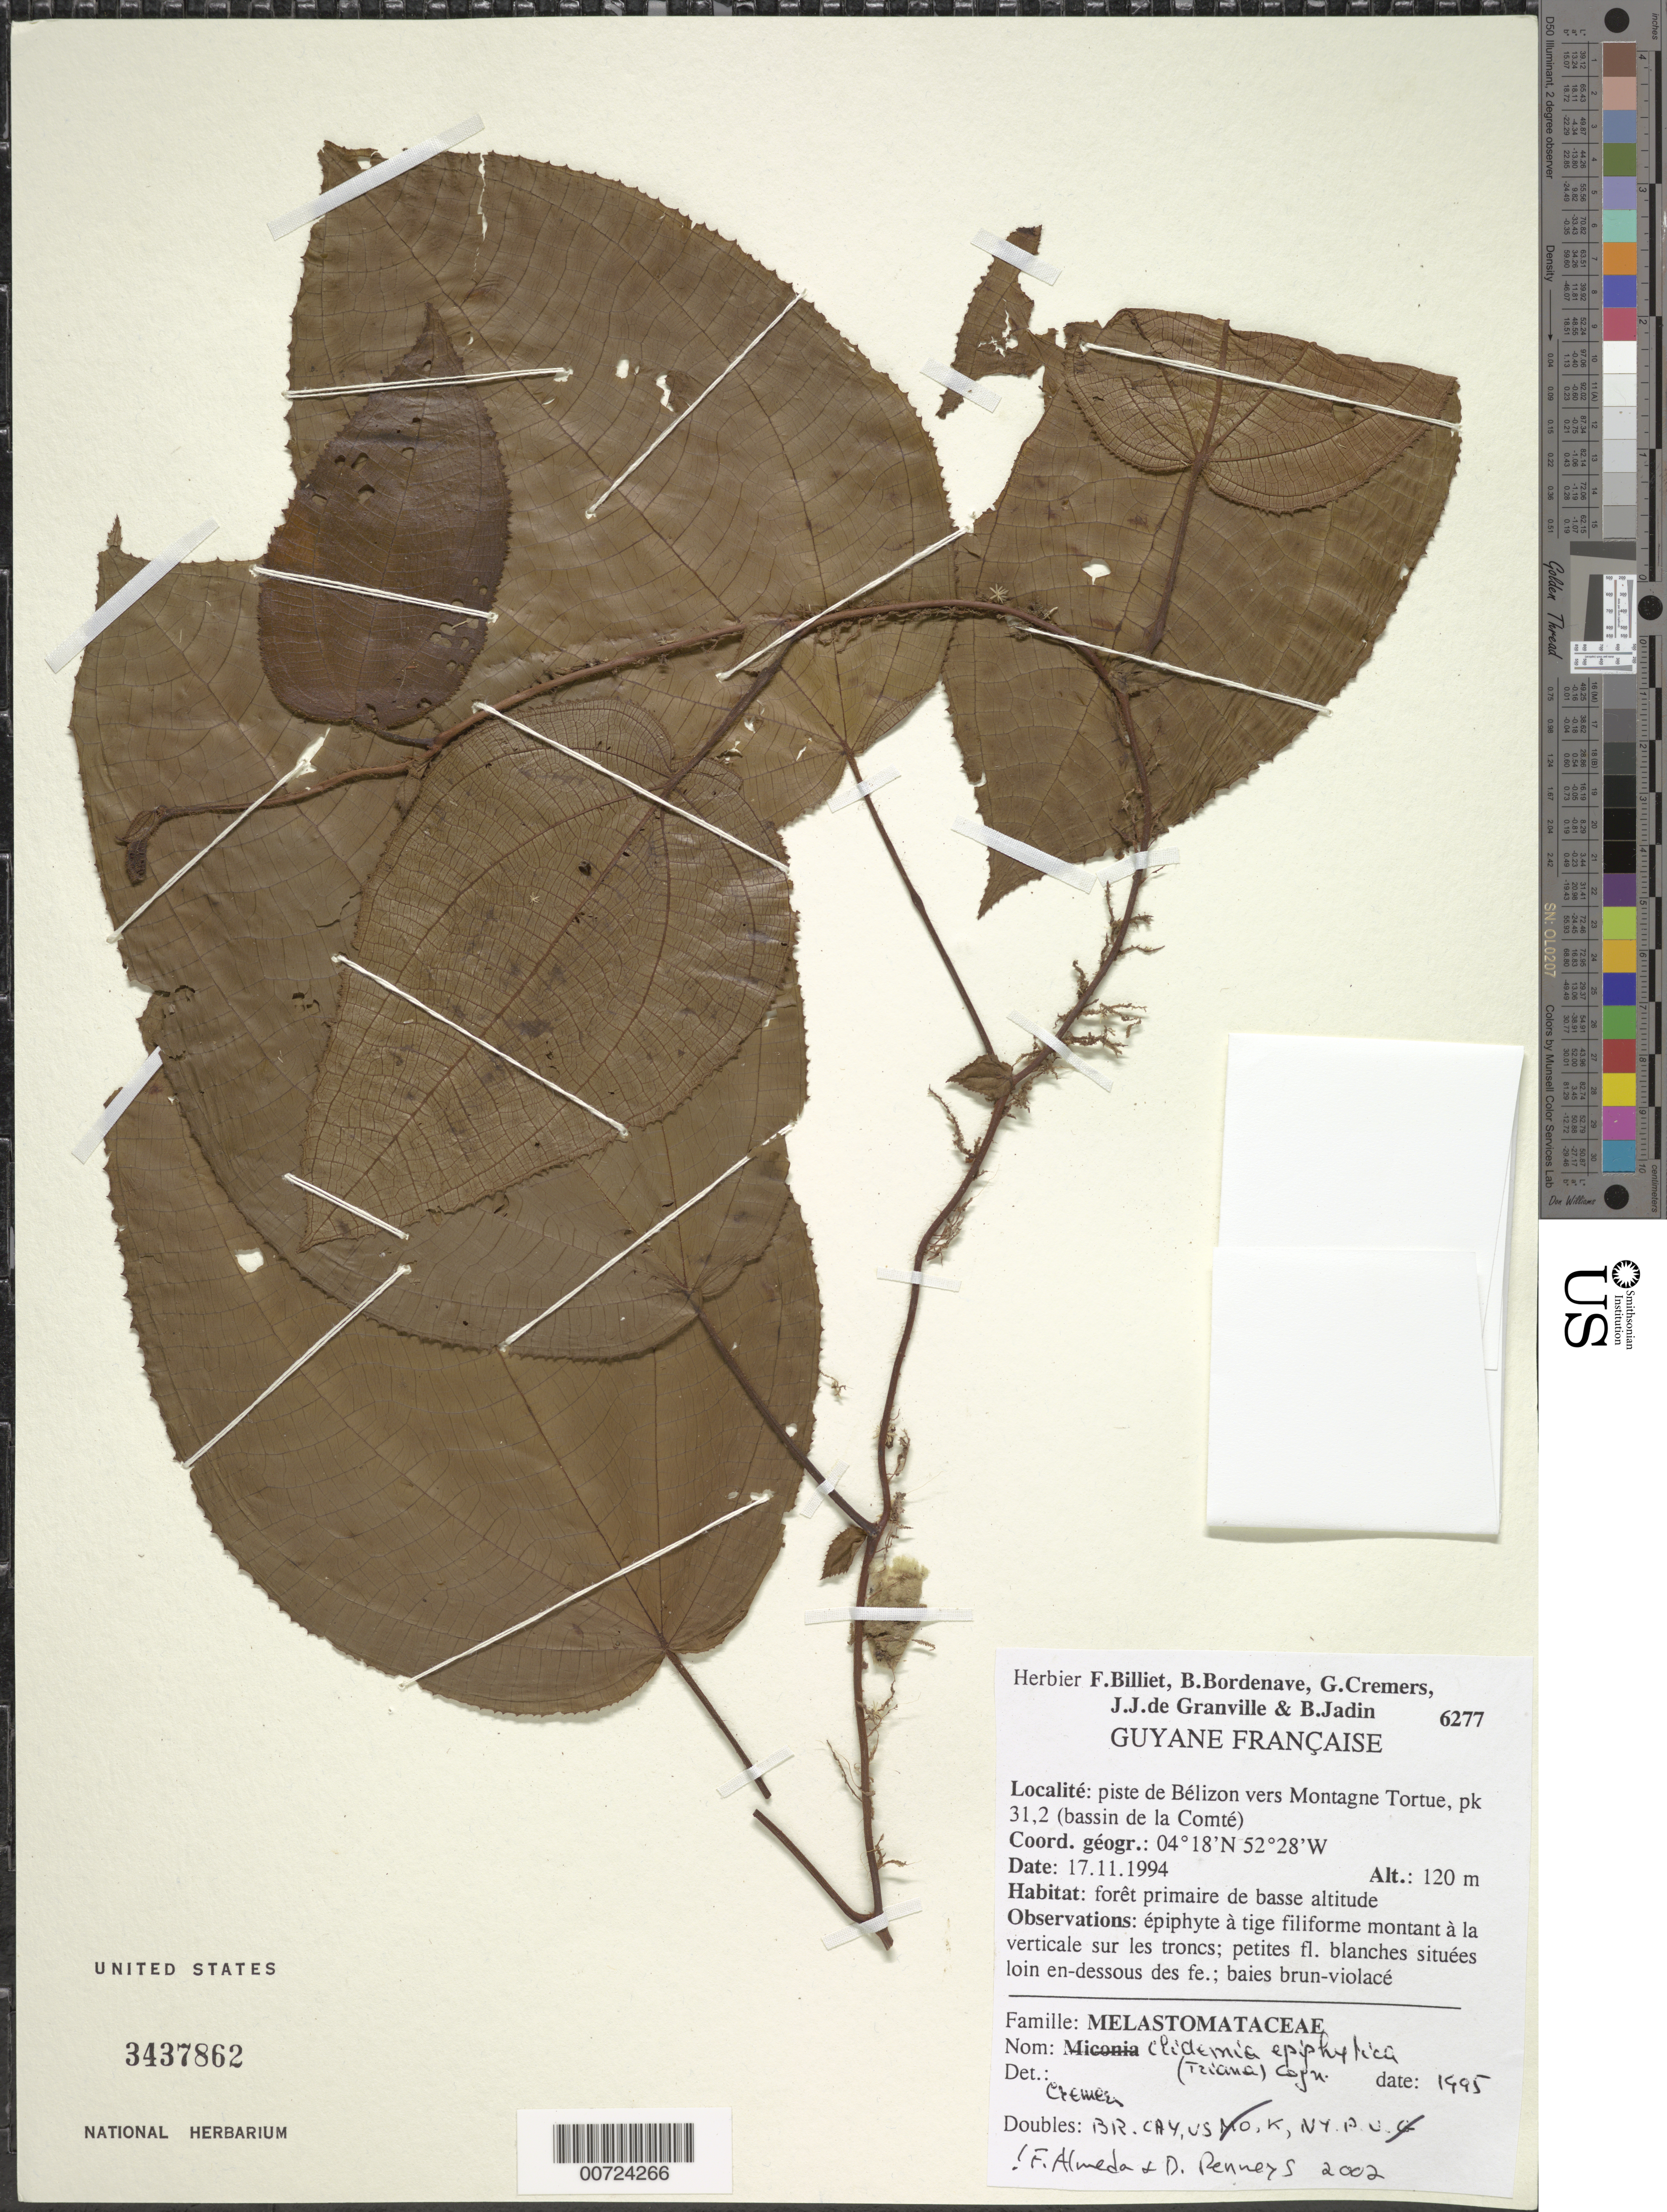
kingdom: Plantae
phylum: Tracheophyta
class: Magnoliopsida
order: Myrtales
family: Melastomataceae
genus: Clidemia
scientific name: Clidemia epiphytica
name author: (Triana) Cogn.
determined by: Almeda, F.; Penneys, D. S.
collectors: F. Billiet, G. Cremers, B. Bordenave, J.-J. de Granville & B. Jadin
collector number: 6277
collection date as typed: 17-Nov-94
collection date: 1994-11-17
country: French Guiana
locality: Piste de Bélizon, vers Montagne Tortue, pk 31.2 (Bassin de la Comté)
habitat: Primary forest, low altitude; growing on tree trunk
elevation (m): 120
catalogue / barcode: US 3437862